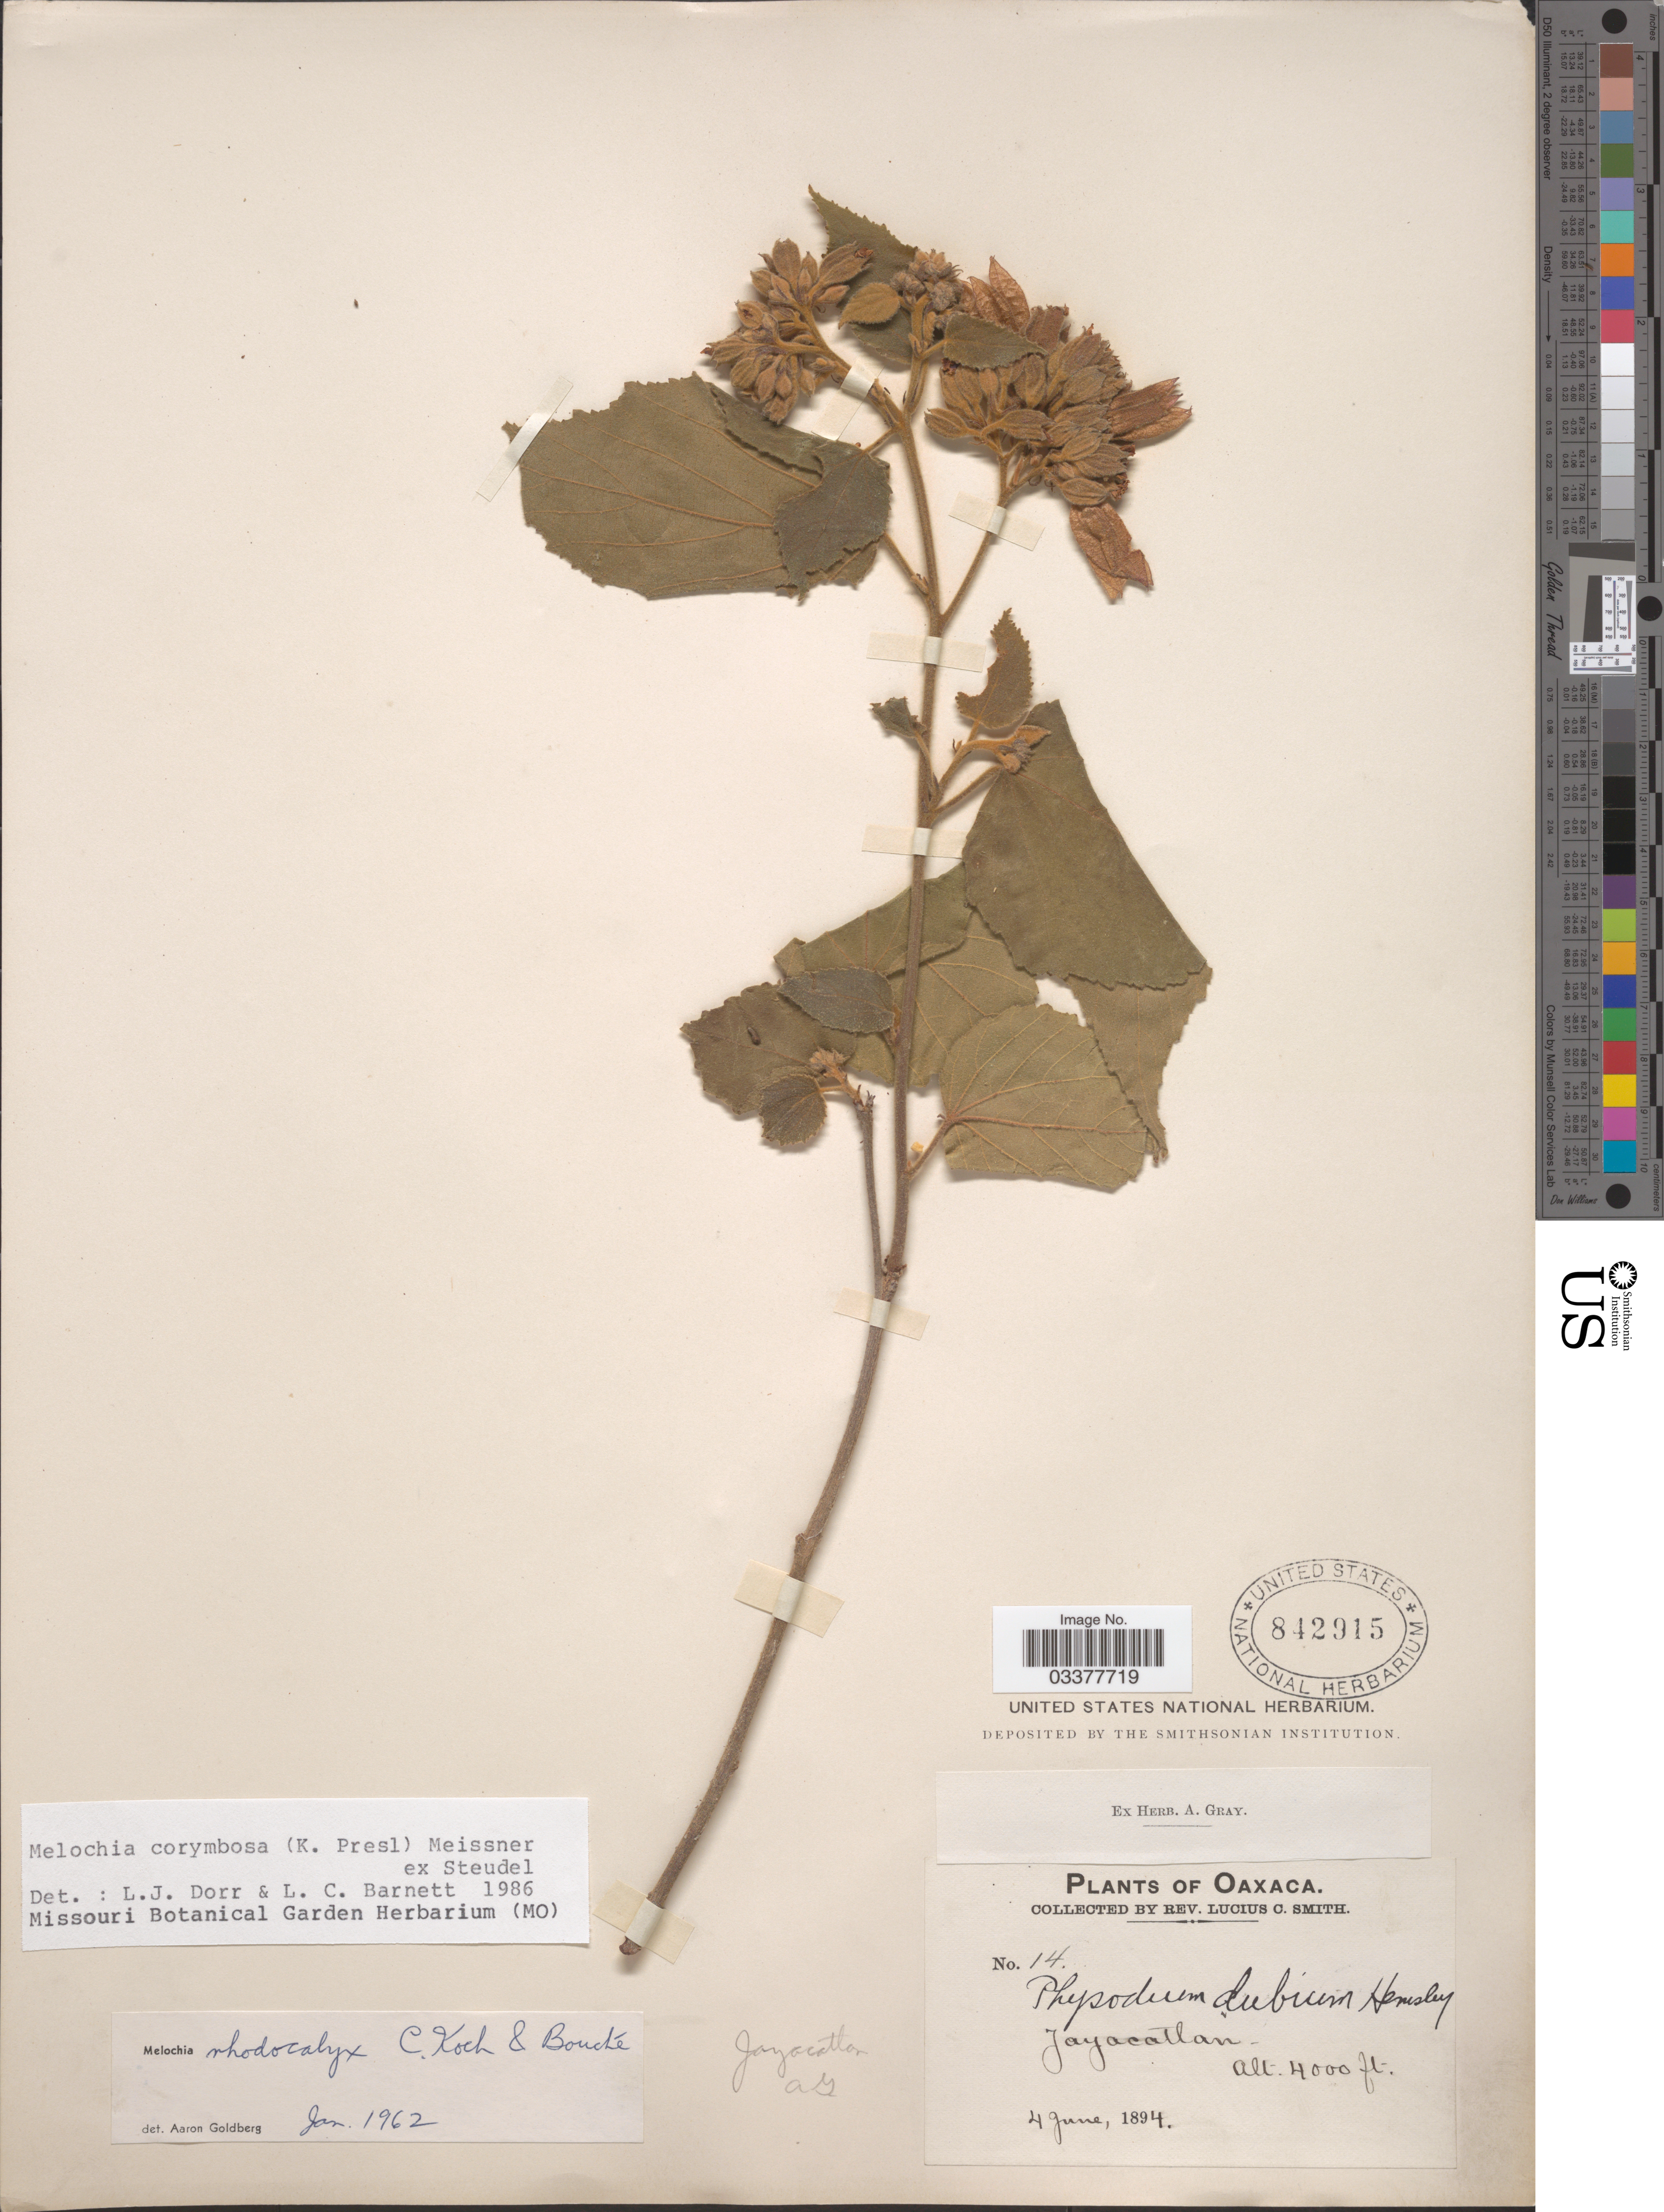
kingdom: Plantae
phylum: Tracheophyta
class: Magnoliopsida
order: Malvales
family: Malvaceae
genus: Melochia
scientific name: Melochia corymbosa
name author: (C. Presl) Meissn. ex Steud.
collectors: L. C. Smith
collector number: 14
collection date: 1894-06-04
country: Mexico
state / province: Oaxaca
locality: Jayacatlan.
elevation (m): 1219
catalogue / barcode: US 842915